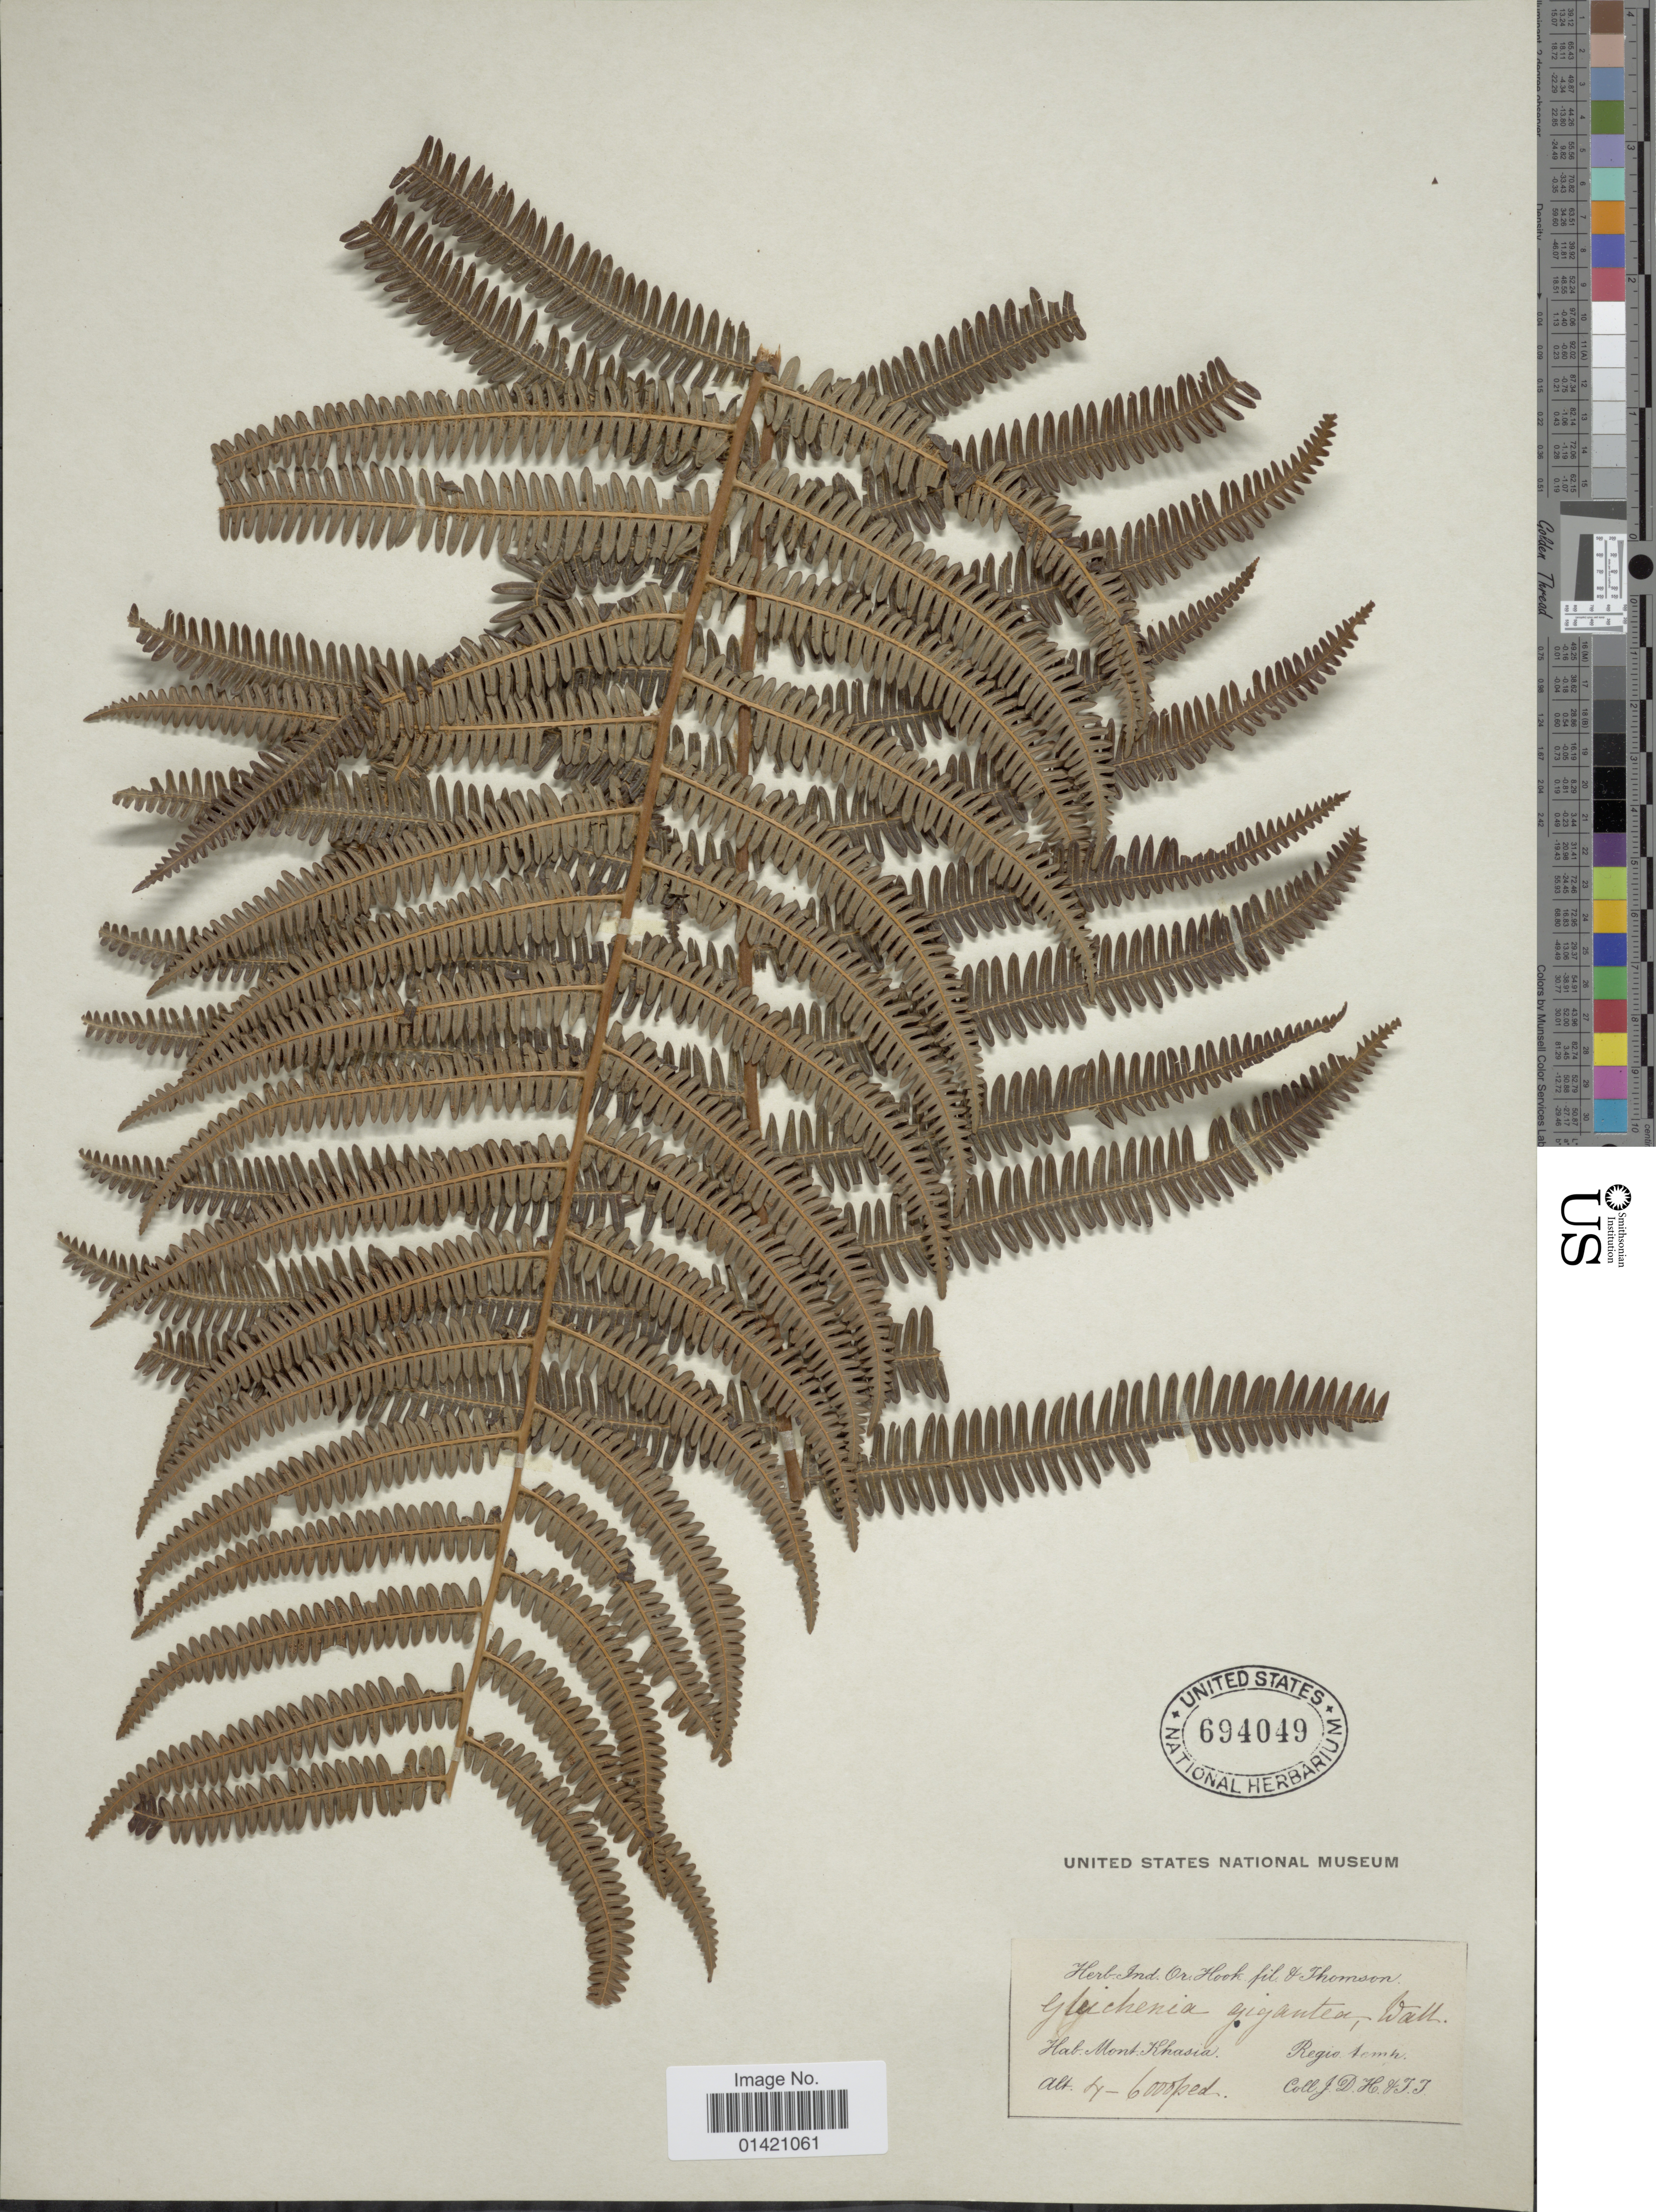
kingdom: Plantae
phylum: Tracheophyta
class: Polypodiopsida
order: Gleicheniales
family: Gleicheniaceae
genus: Diplopterygium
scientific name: Diplopterygium glaucum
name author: (Thunb. ex Houtt.) Nakai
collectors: J. D. Hooker & T. Thomson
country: India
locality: Mont. Khasia.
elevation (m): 1219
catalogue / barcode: US 694049